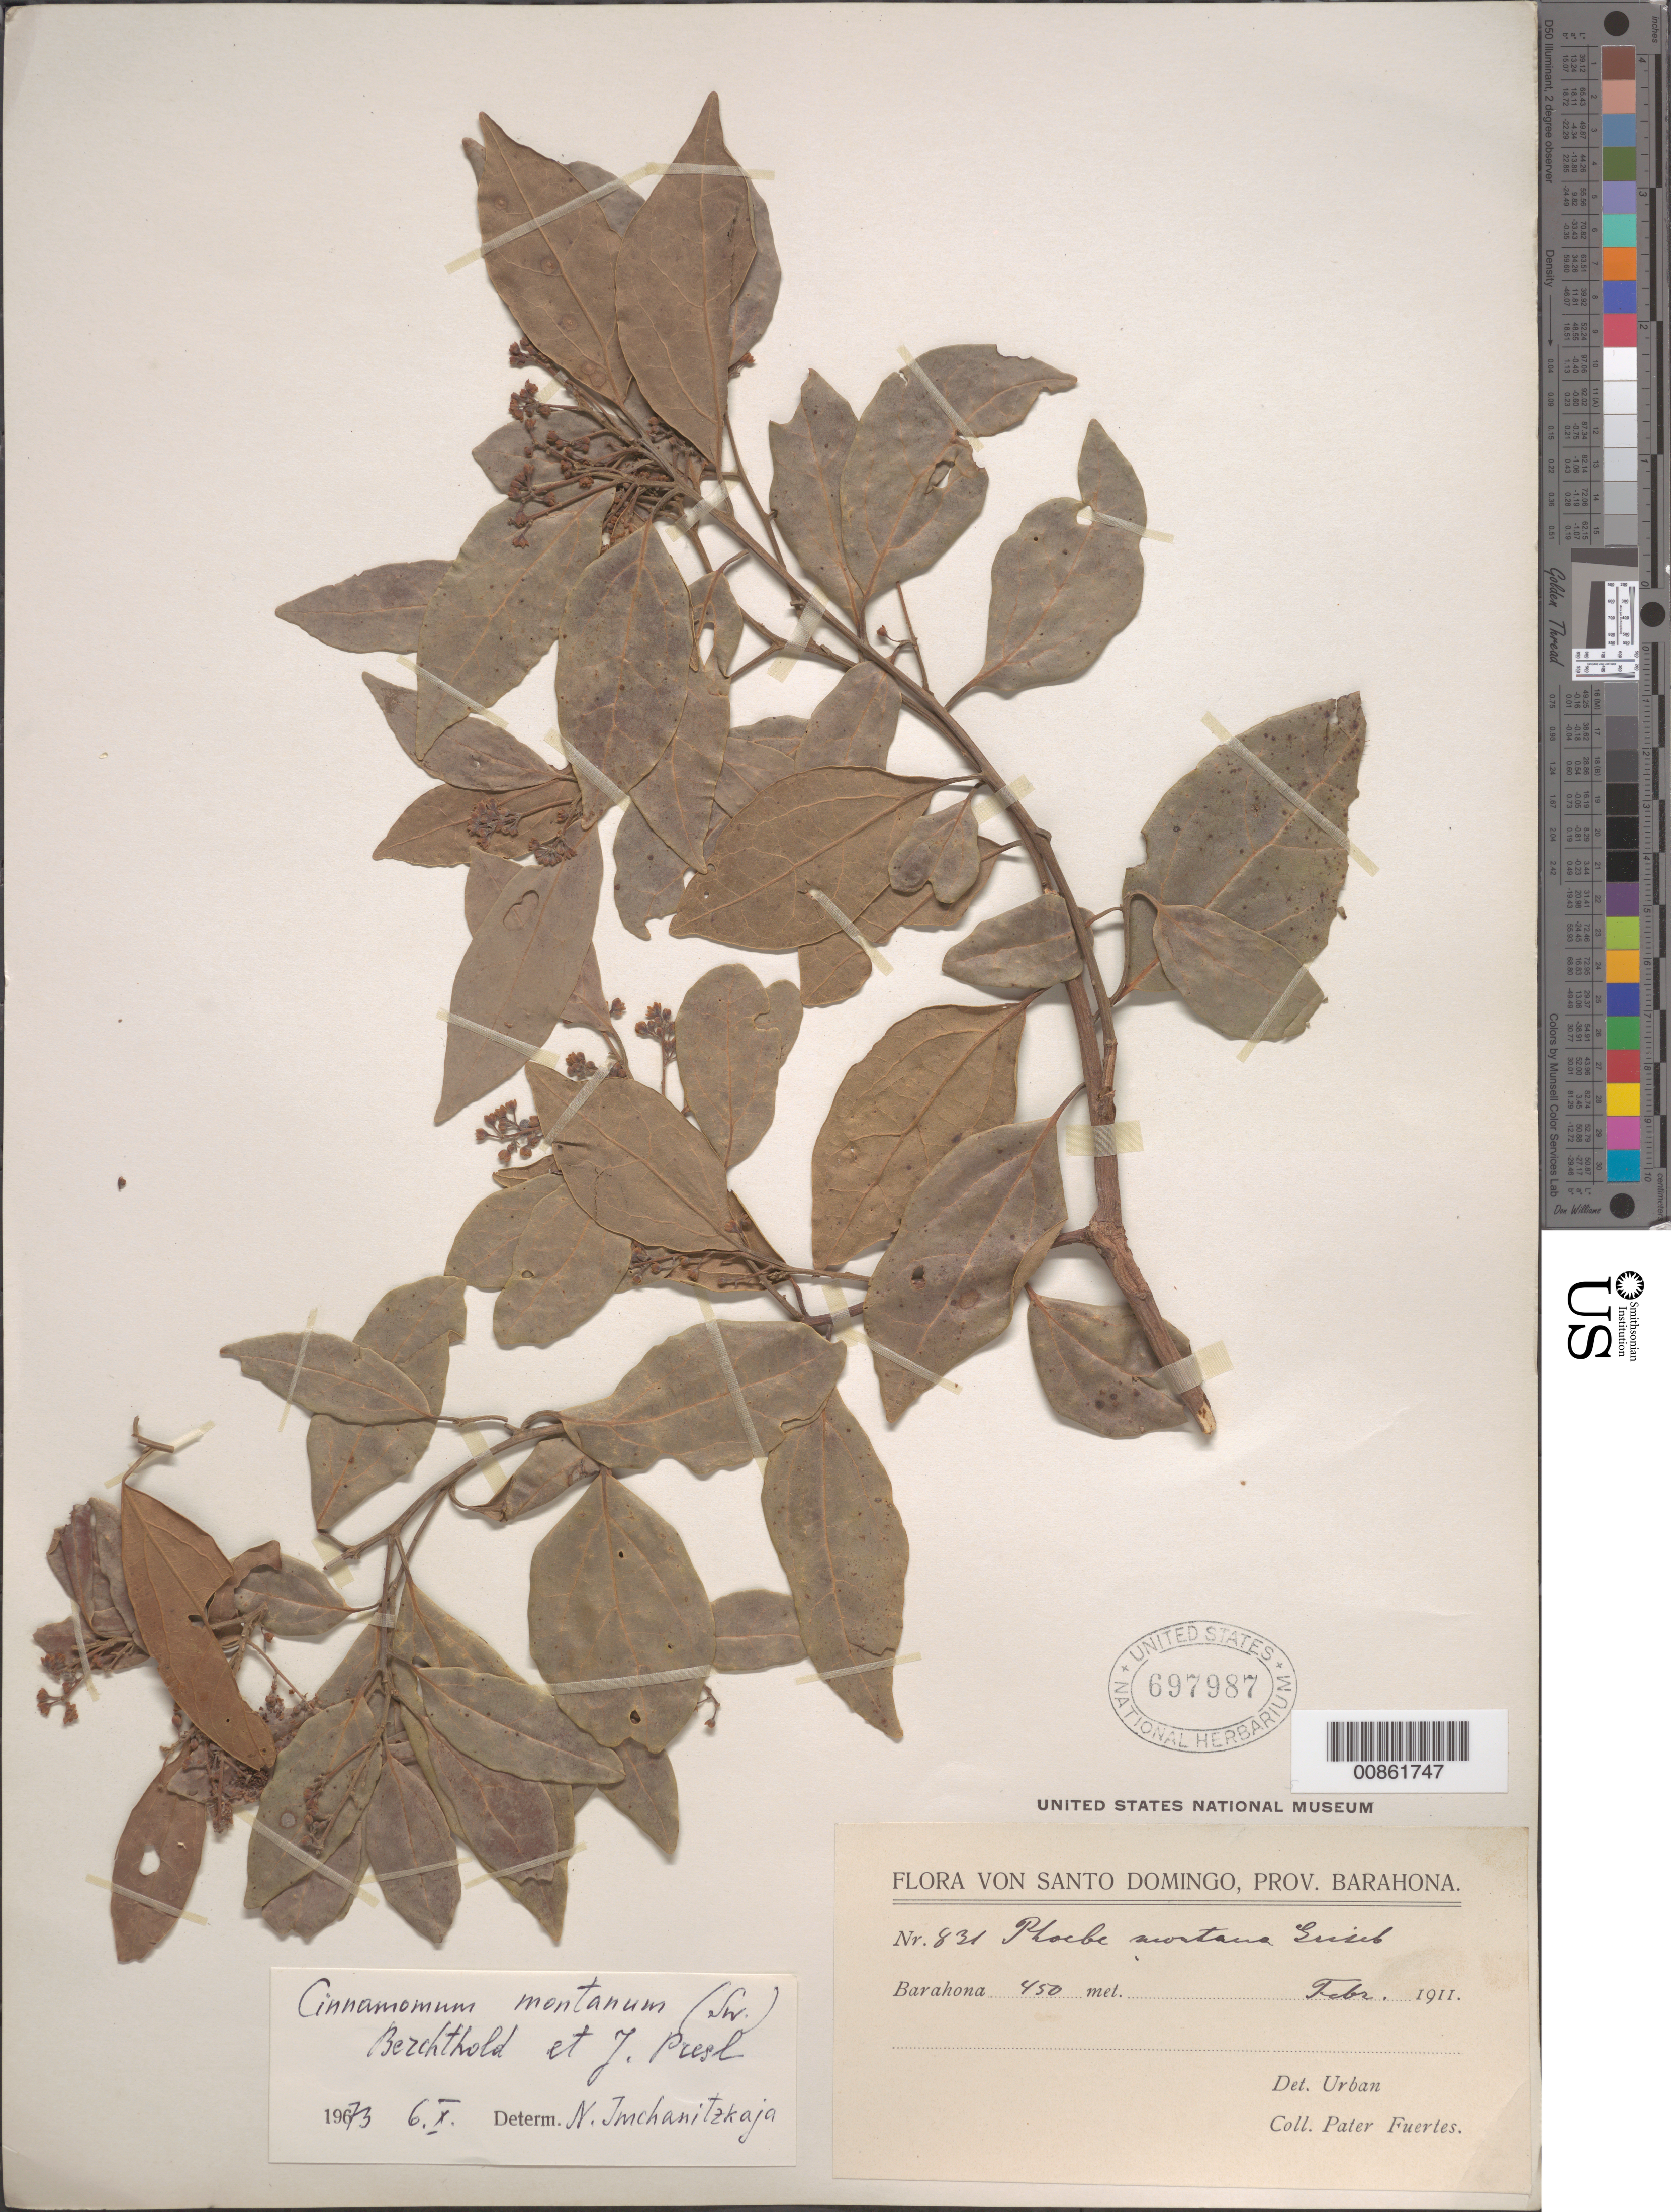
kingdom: Plantae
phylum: Tracheophyta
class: Magnoliopsida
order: Laurales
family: Lauraceae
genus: Cinnamomum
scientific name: Cinnamomum montanum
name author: (Sw.) J. Presl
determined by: Imchanitzkaja, N.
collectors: M. D. Fuertes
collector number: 831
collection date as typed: Feb 1911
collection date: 1911-02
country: Dominican Republic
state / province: Barahona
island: Hispaniola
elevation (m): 450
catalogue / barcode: US 697987